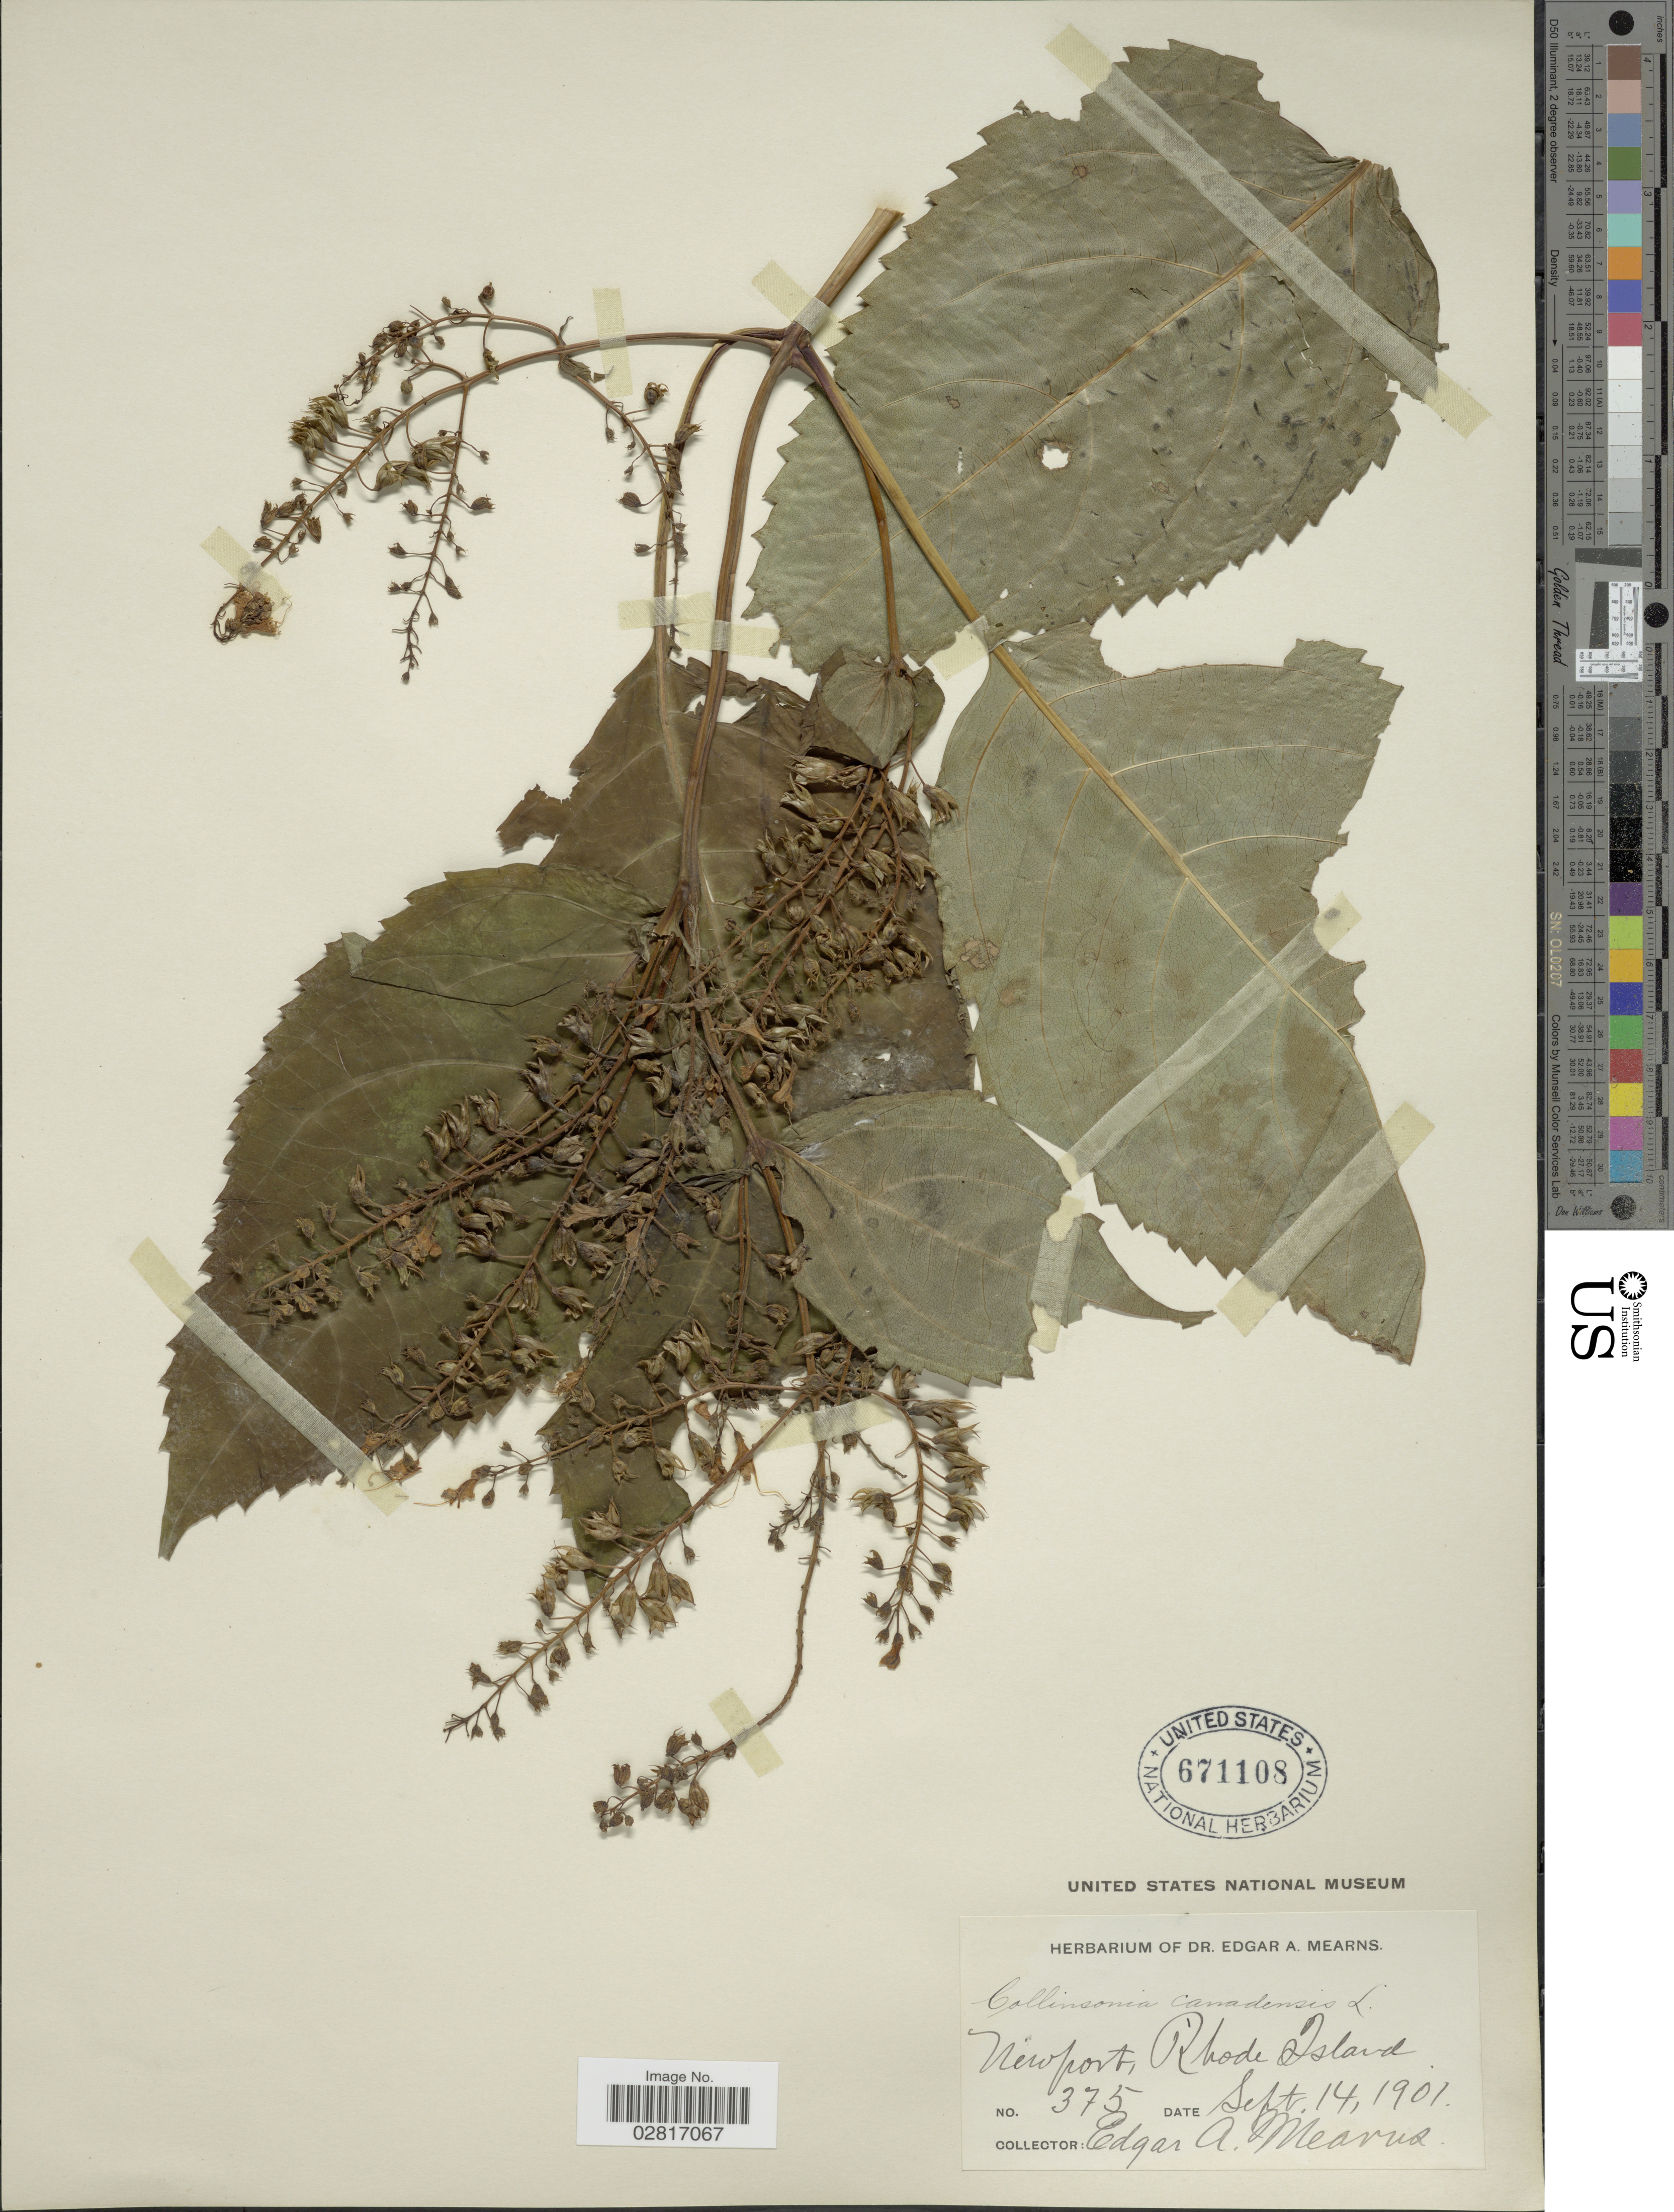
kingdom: Plantae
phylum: Tracheophyta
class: Magnoliopsida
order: Lamiales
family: Lamiaceae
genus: Collinsonia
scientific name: Collinsonia canadensis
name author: L.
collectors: E. A. Mearns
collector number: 375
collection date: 1901-09-14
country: United States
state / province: Rhode Island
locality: Newport.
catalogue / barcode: US 671108